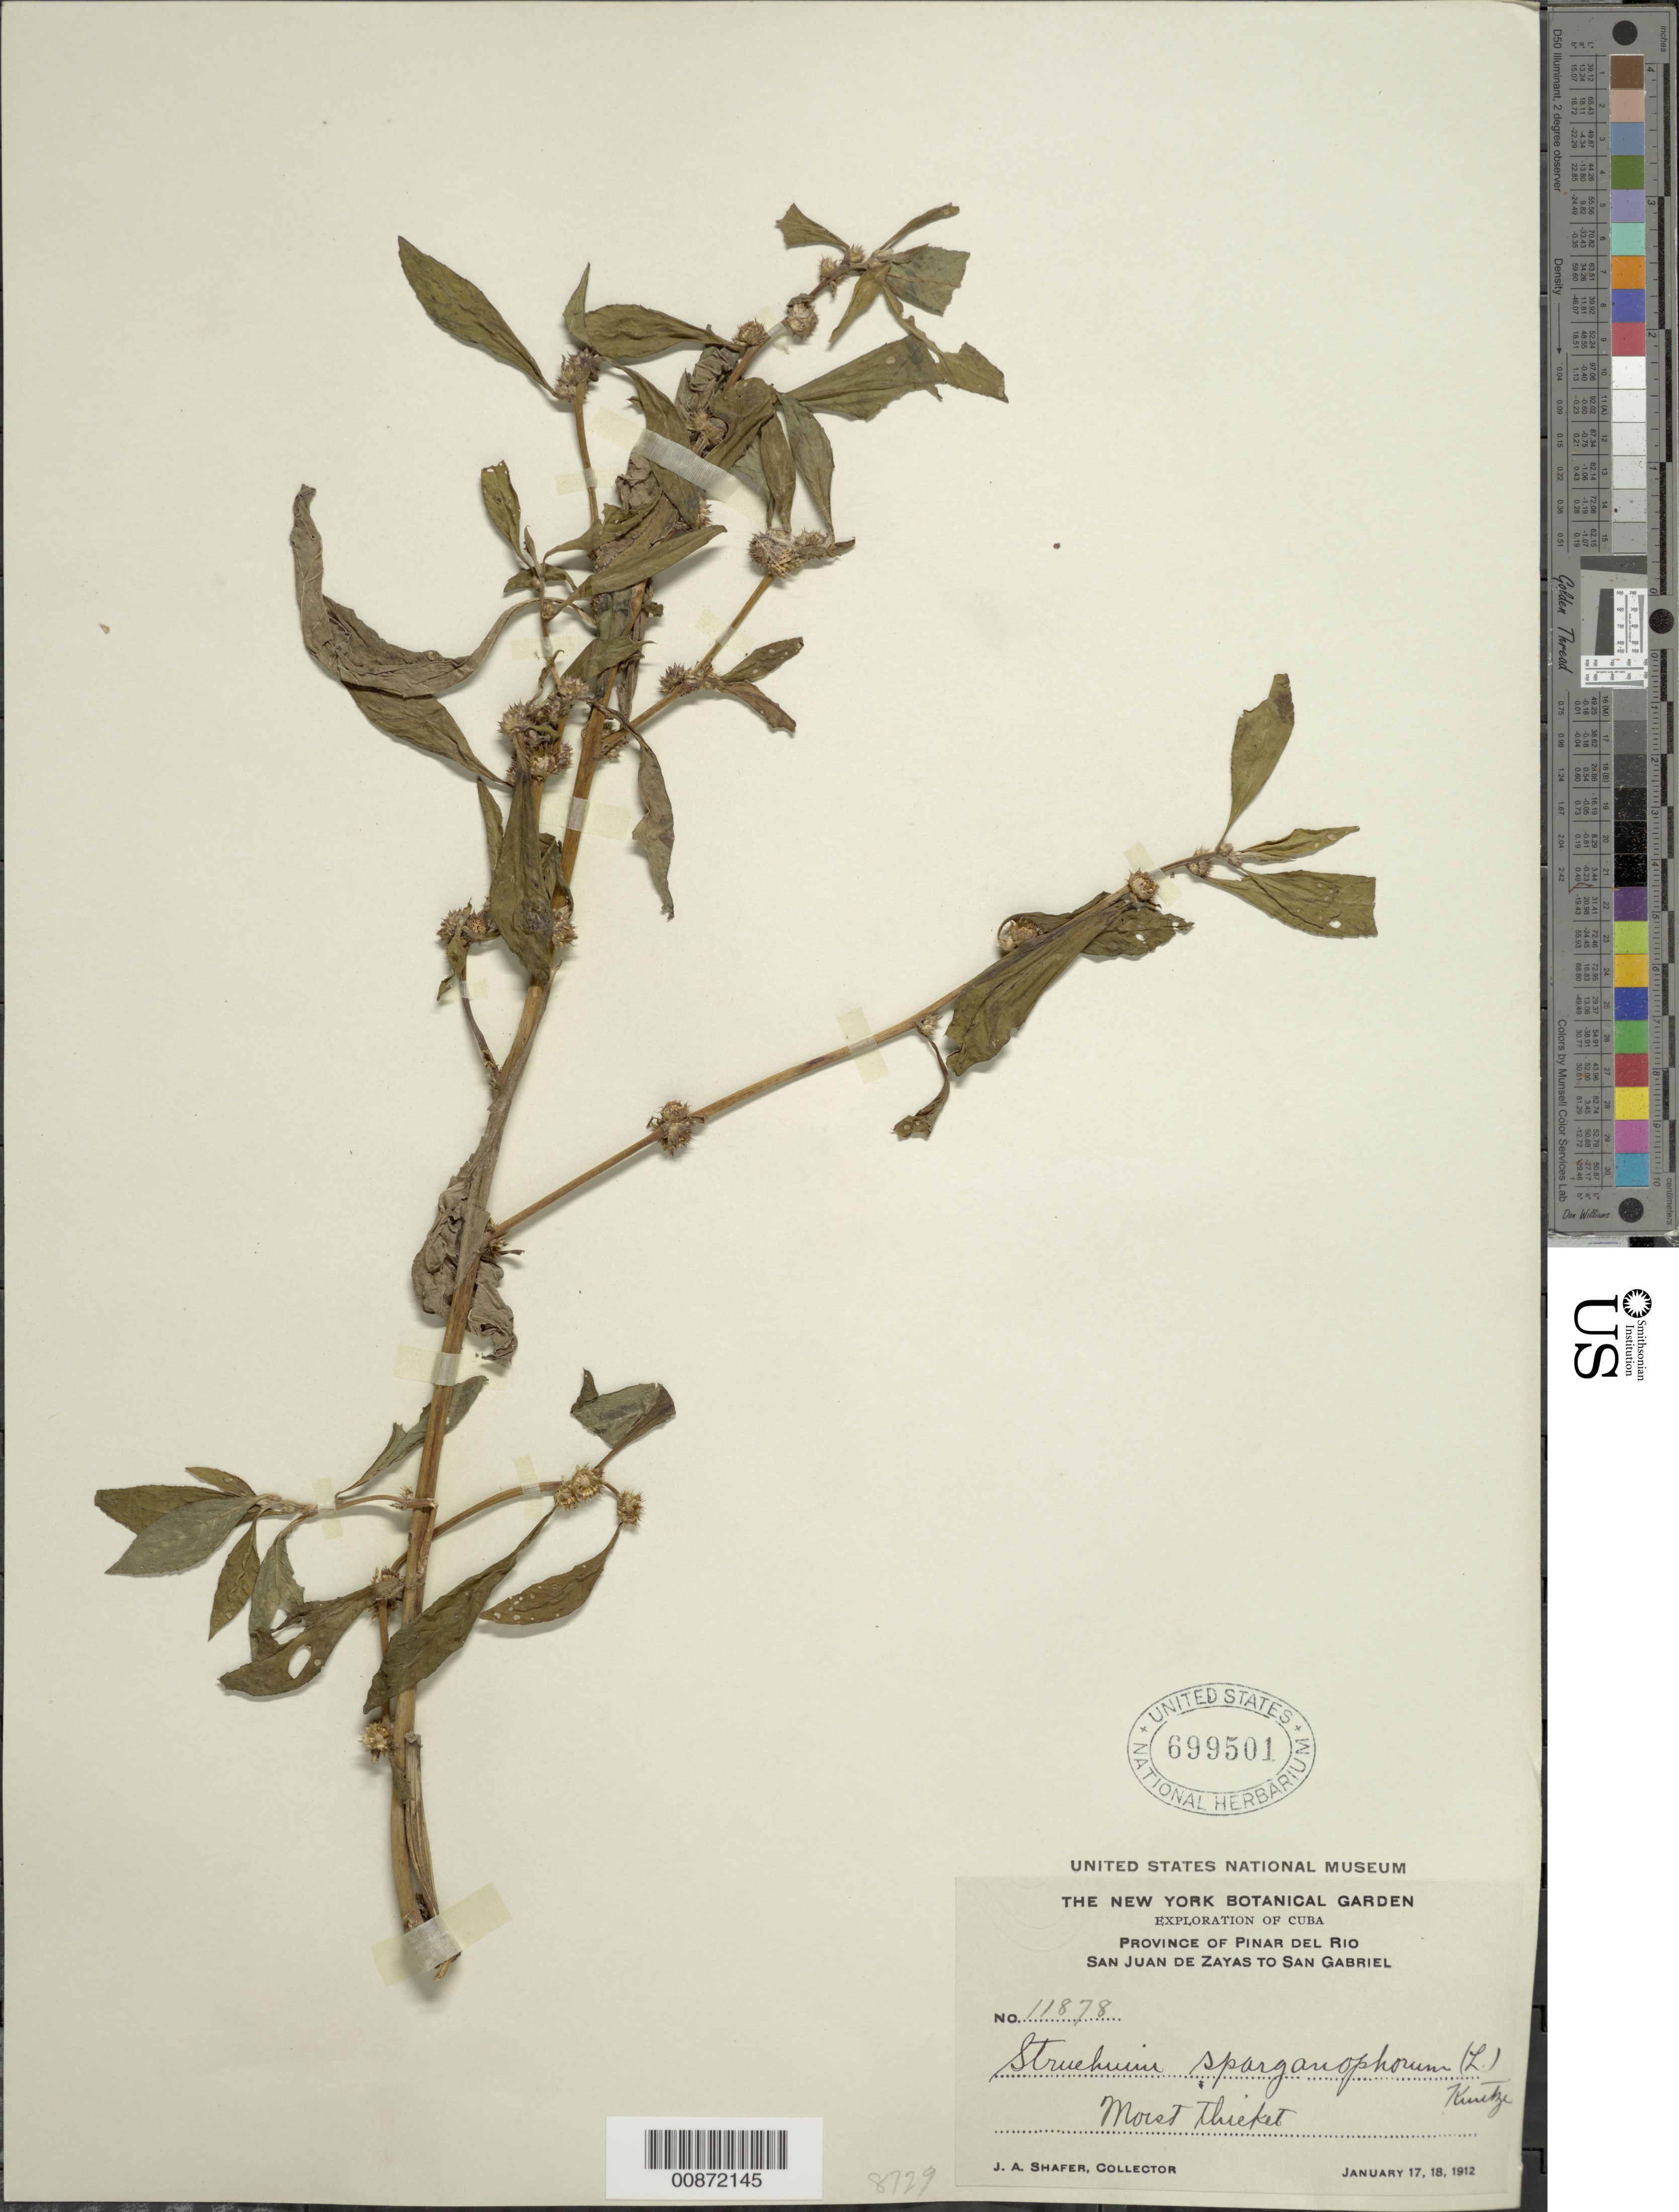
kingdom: Plantae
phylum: Tracheophyta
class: Magnoliopsida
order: Asterales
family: Asteraceae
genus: Struchium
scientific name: Struchium sparganophorum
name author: (L.) Kuntze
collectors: J. A. Shafer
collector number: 11878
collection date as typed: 17 Jan 1912 to 18 Jan 1912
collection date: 1912-01-17/1912-01-18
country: Cuba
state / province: Pinar del Río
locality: San Juan de Zayas to San Gabriel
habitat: Moist thicket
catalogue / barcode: US 699501